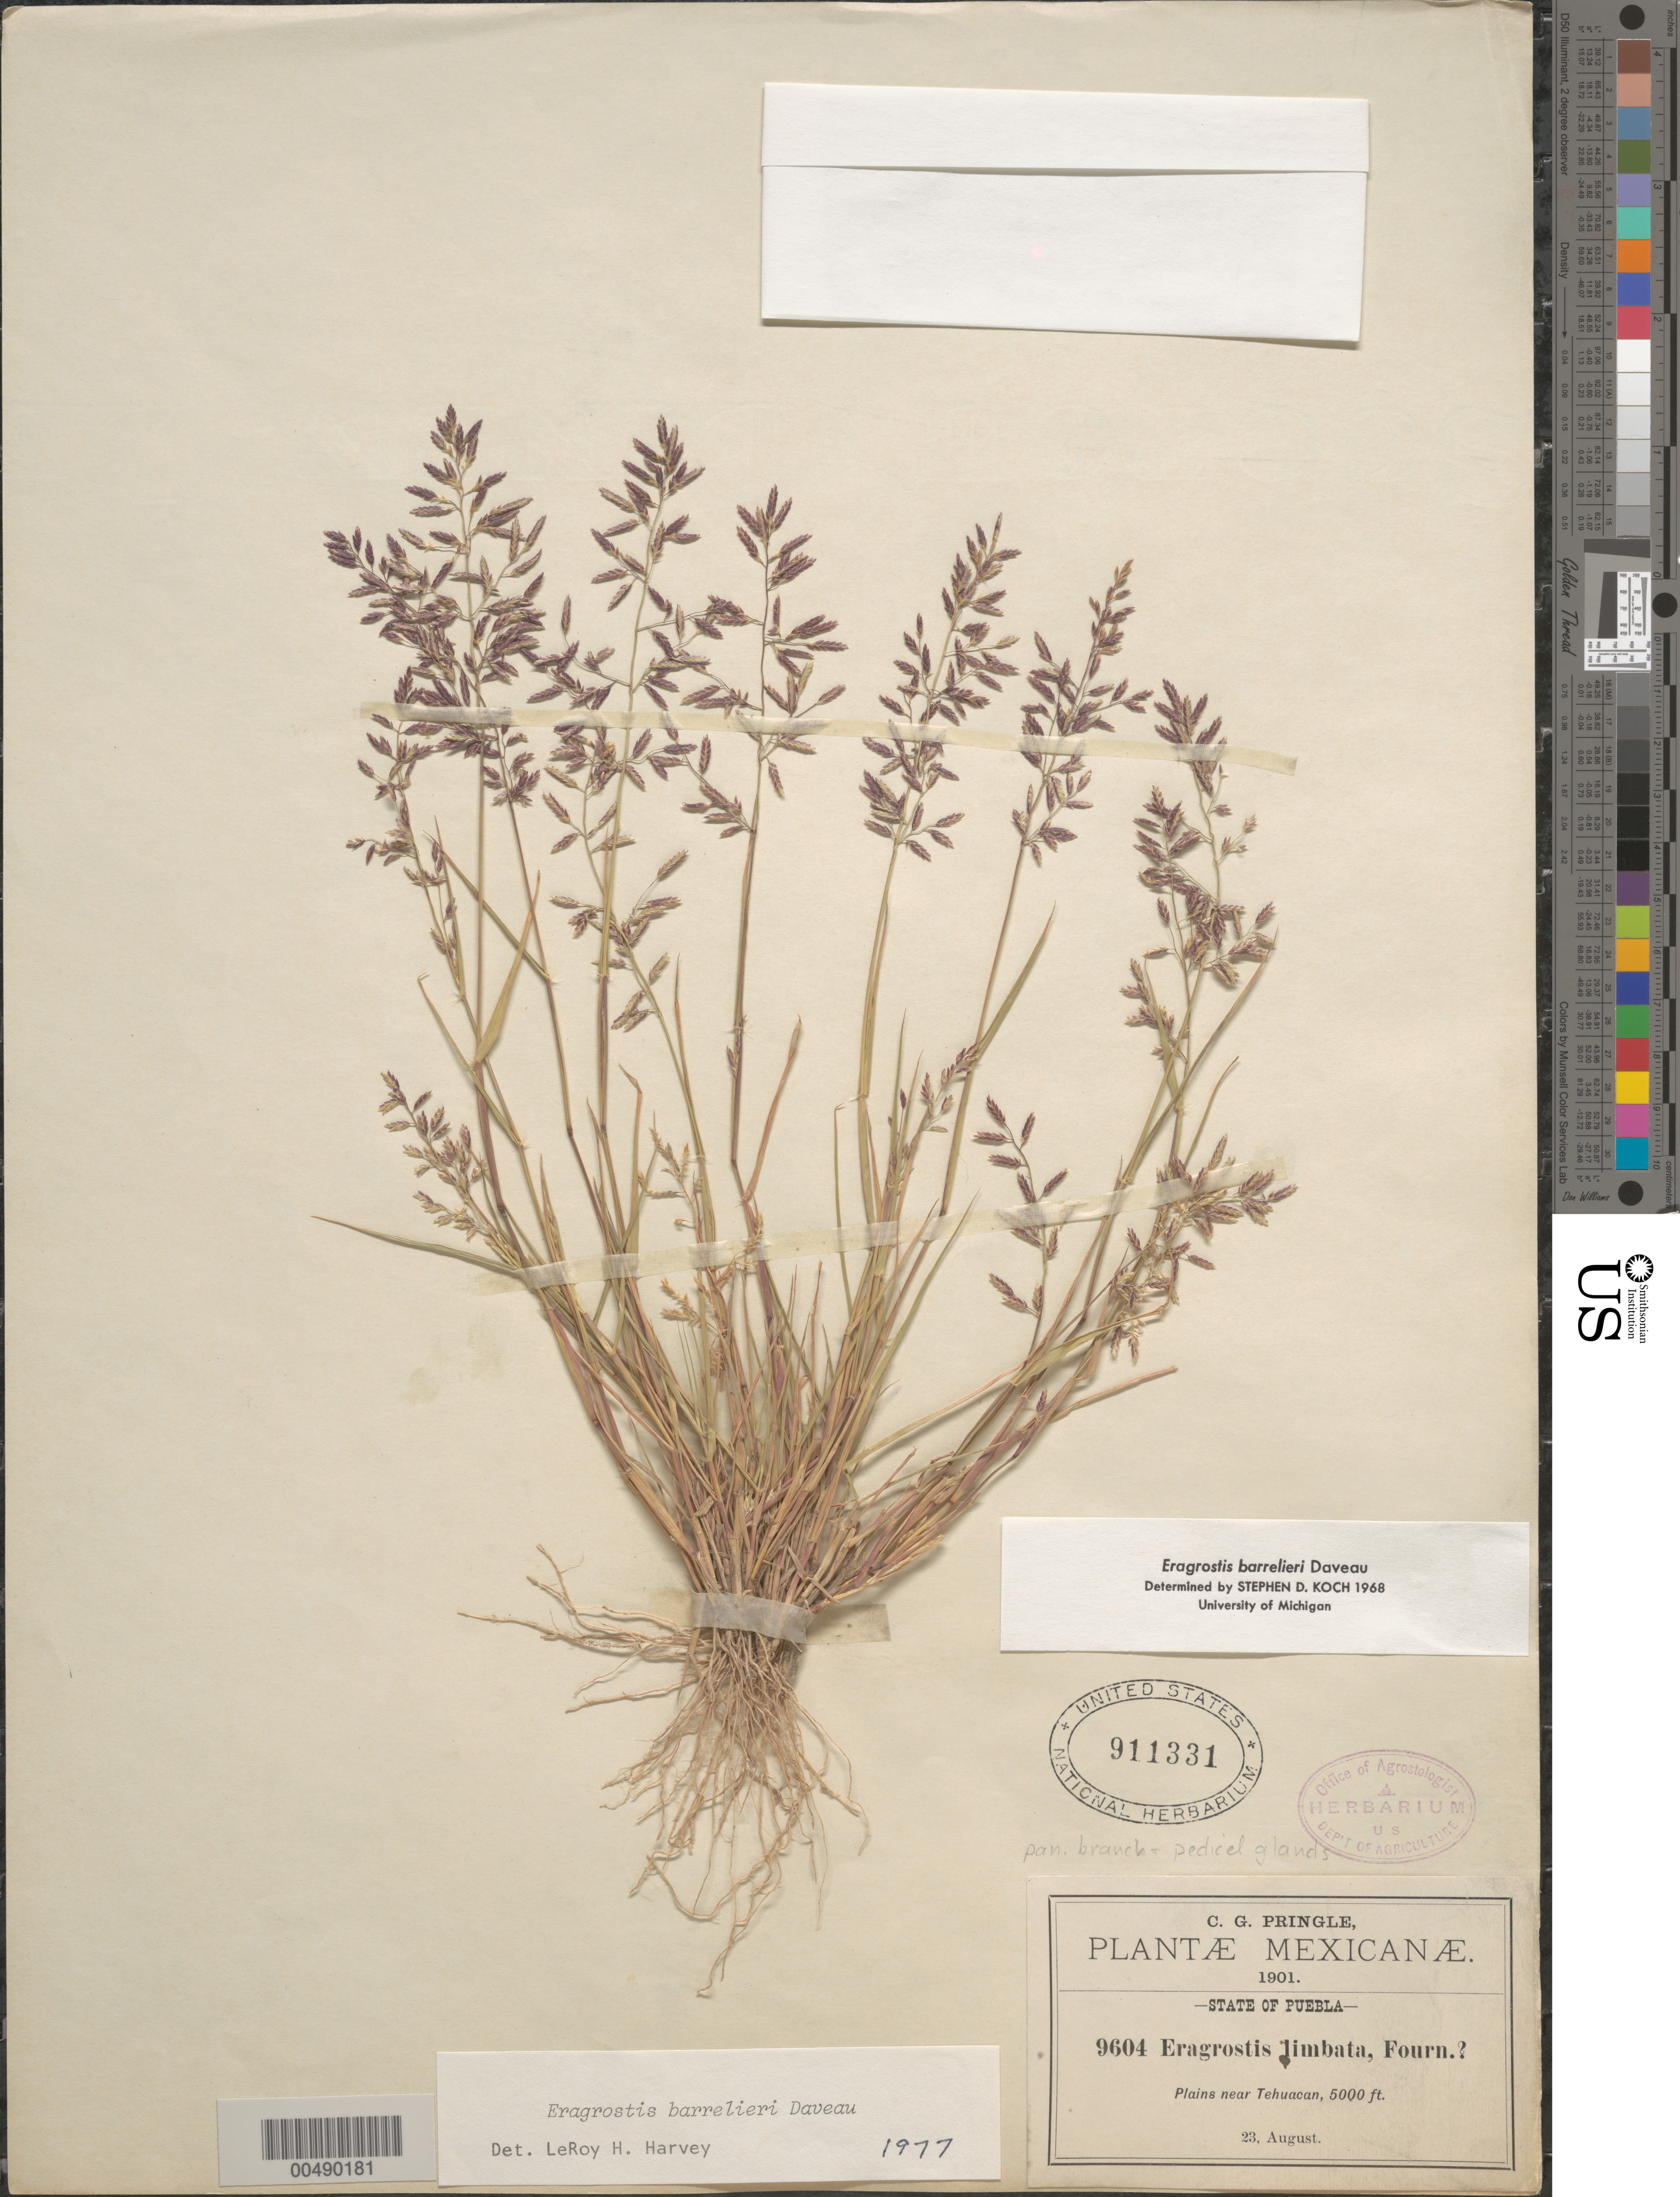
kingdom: Plantae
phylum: Tracheophyta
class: Liliopsida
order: Poales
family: Poaceae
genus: Eragrostis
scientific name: Eragrostis barrelieri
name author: Daveau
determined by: Harvey, L. H.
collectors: C. G. Pringle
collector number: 9604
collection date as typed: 23 Aug 1901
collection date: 1901-08-23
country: Mexico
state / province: Puebla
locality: Near Tehuacan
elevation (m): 1524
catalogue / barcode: US 911331